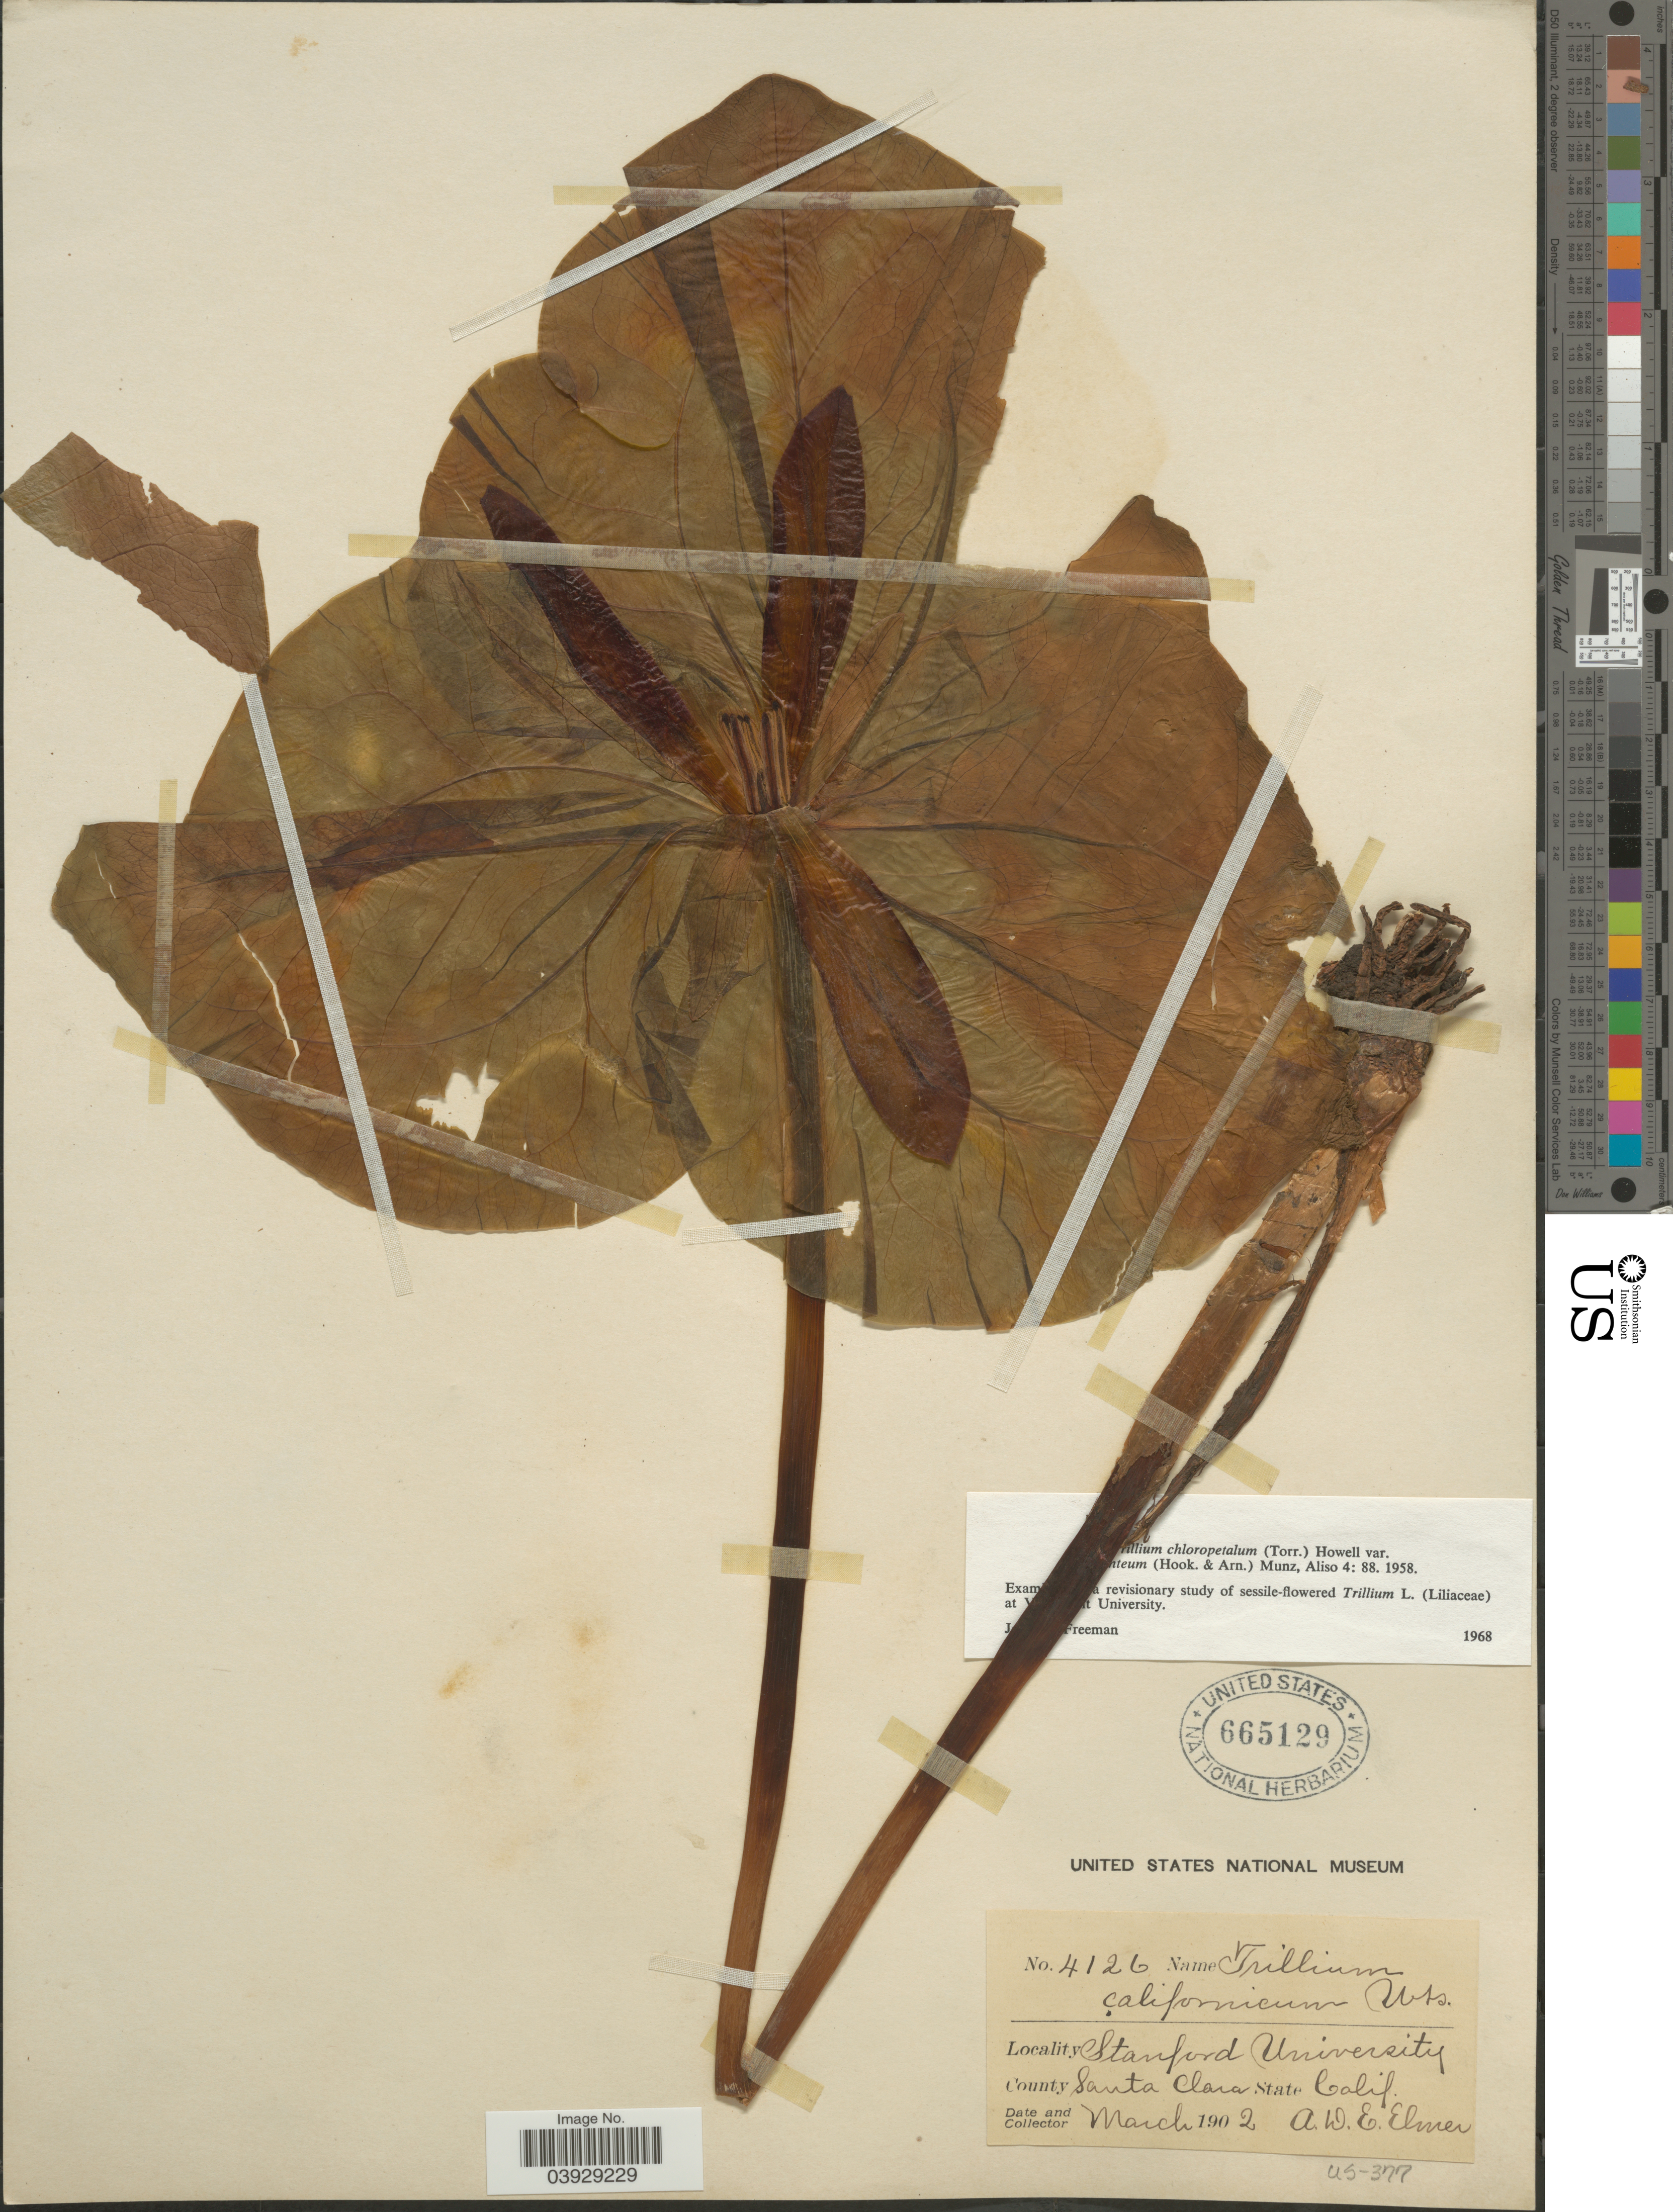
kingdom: Plantae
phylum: Tracheophyta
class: Liliopsida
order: Liliales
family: Melanthiaceae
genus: Trillium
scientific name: Trillium chloropetalum var. giganteum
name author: (Hook. & Arn.) Munz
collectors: A. D. E. Elmer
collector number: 4126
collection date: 1902-03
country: United States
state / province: California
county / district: Santa Clara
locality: Stanford University. County Santa Clara.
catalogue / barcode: US 665129